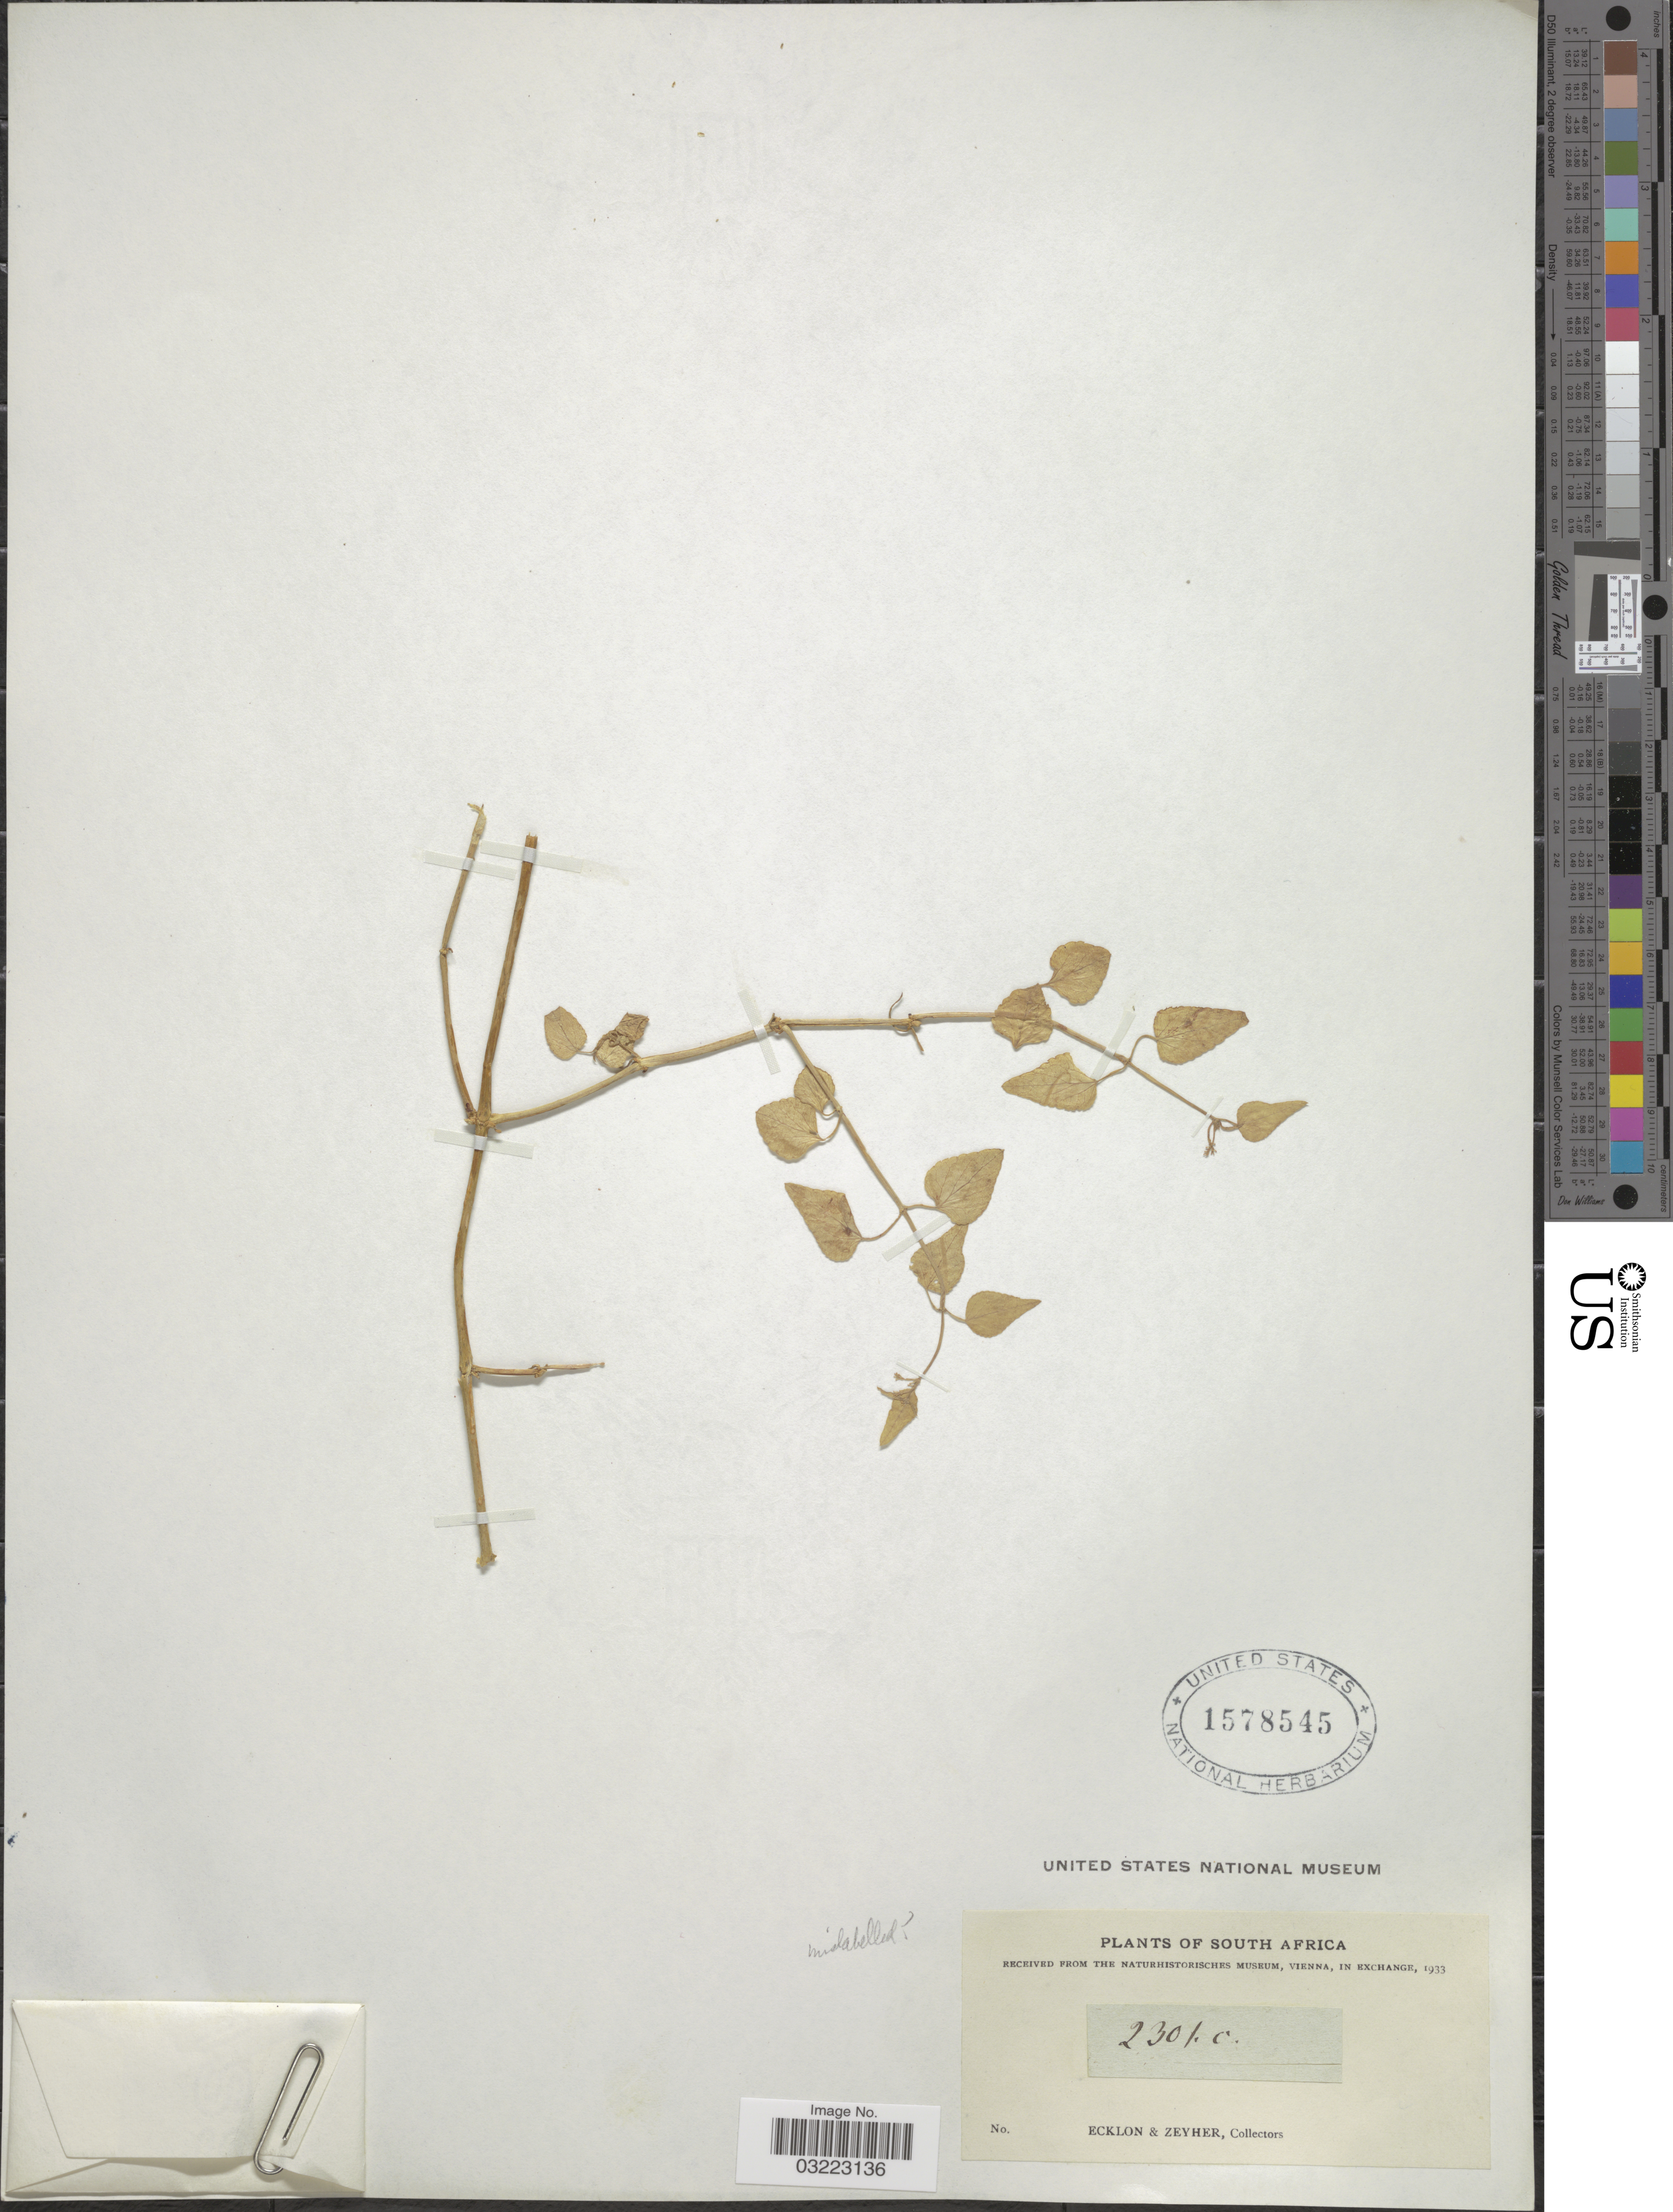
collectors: -. Ecklon & -. Zeyher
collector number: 2301c?*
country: South Africa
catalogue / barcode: US 1578545